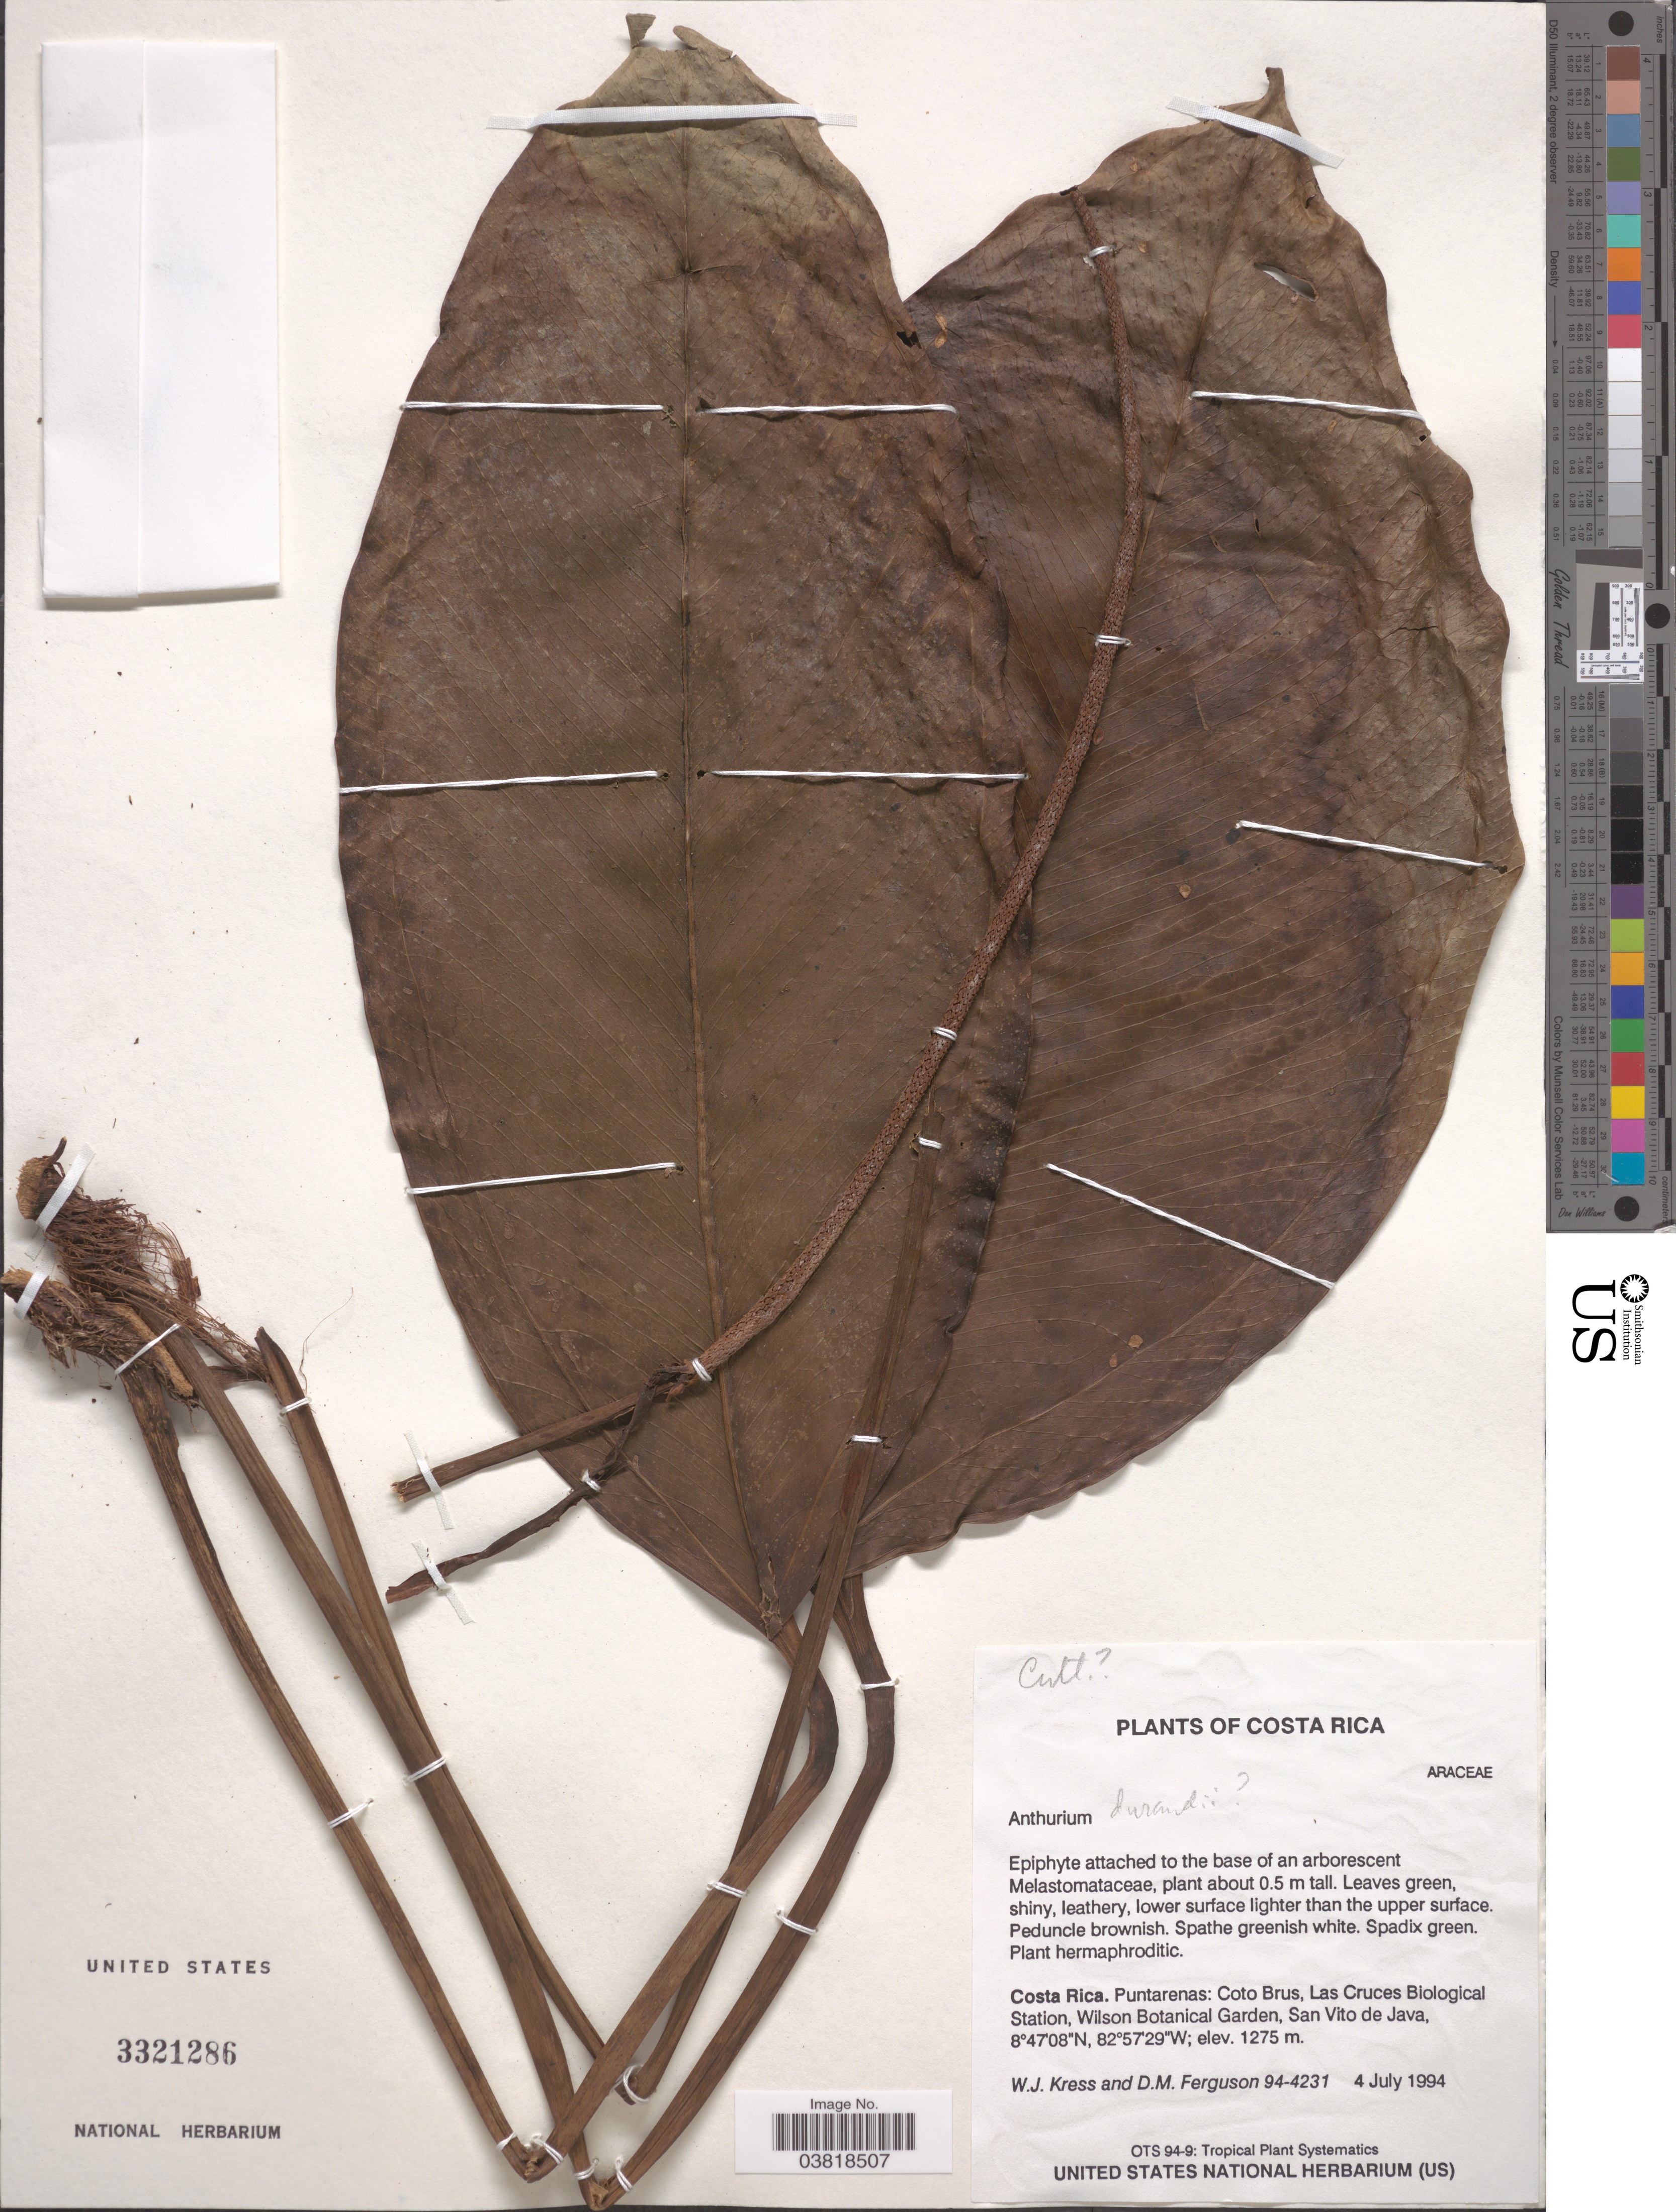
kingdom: Plantae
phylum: Tracheophyta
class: Liliopsida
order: Alismatales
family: Araceae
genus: Anthurium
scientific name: Anthurium durandii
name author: (Brongn. ex Schott) Engl.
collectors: W. J. Kress & D. M. Ferguson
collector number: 94-4231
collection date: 1994-07-04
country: Costa Rica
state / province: Puntarenas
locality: Coto Brus, Las Cruces Biological Station, Wilson Botanical Garden, San Vito de Java.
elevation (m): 1275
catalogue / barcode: US 3321286